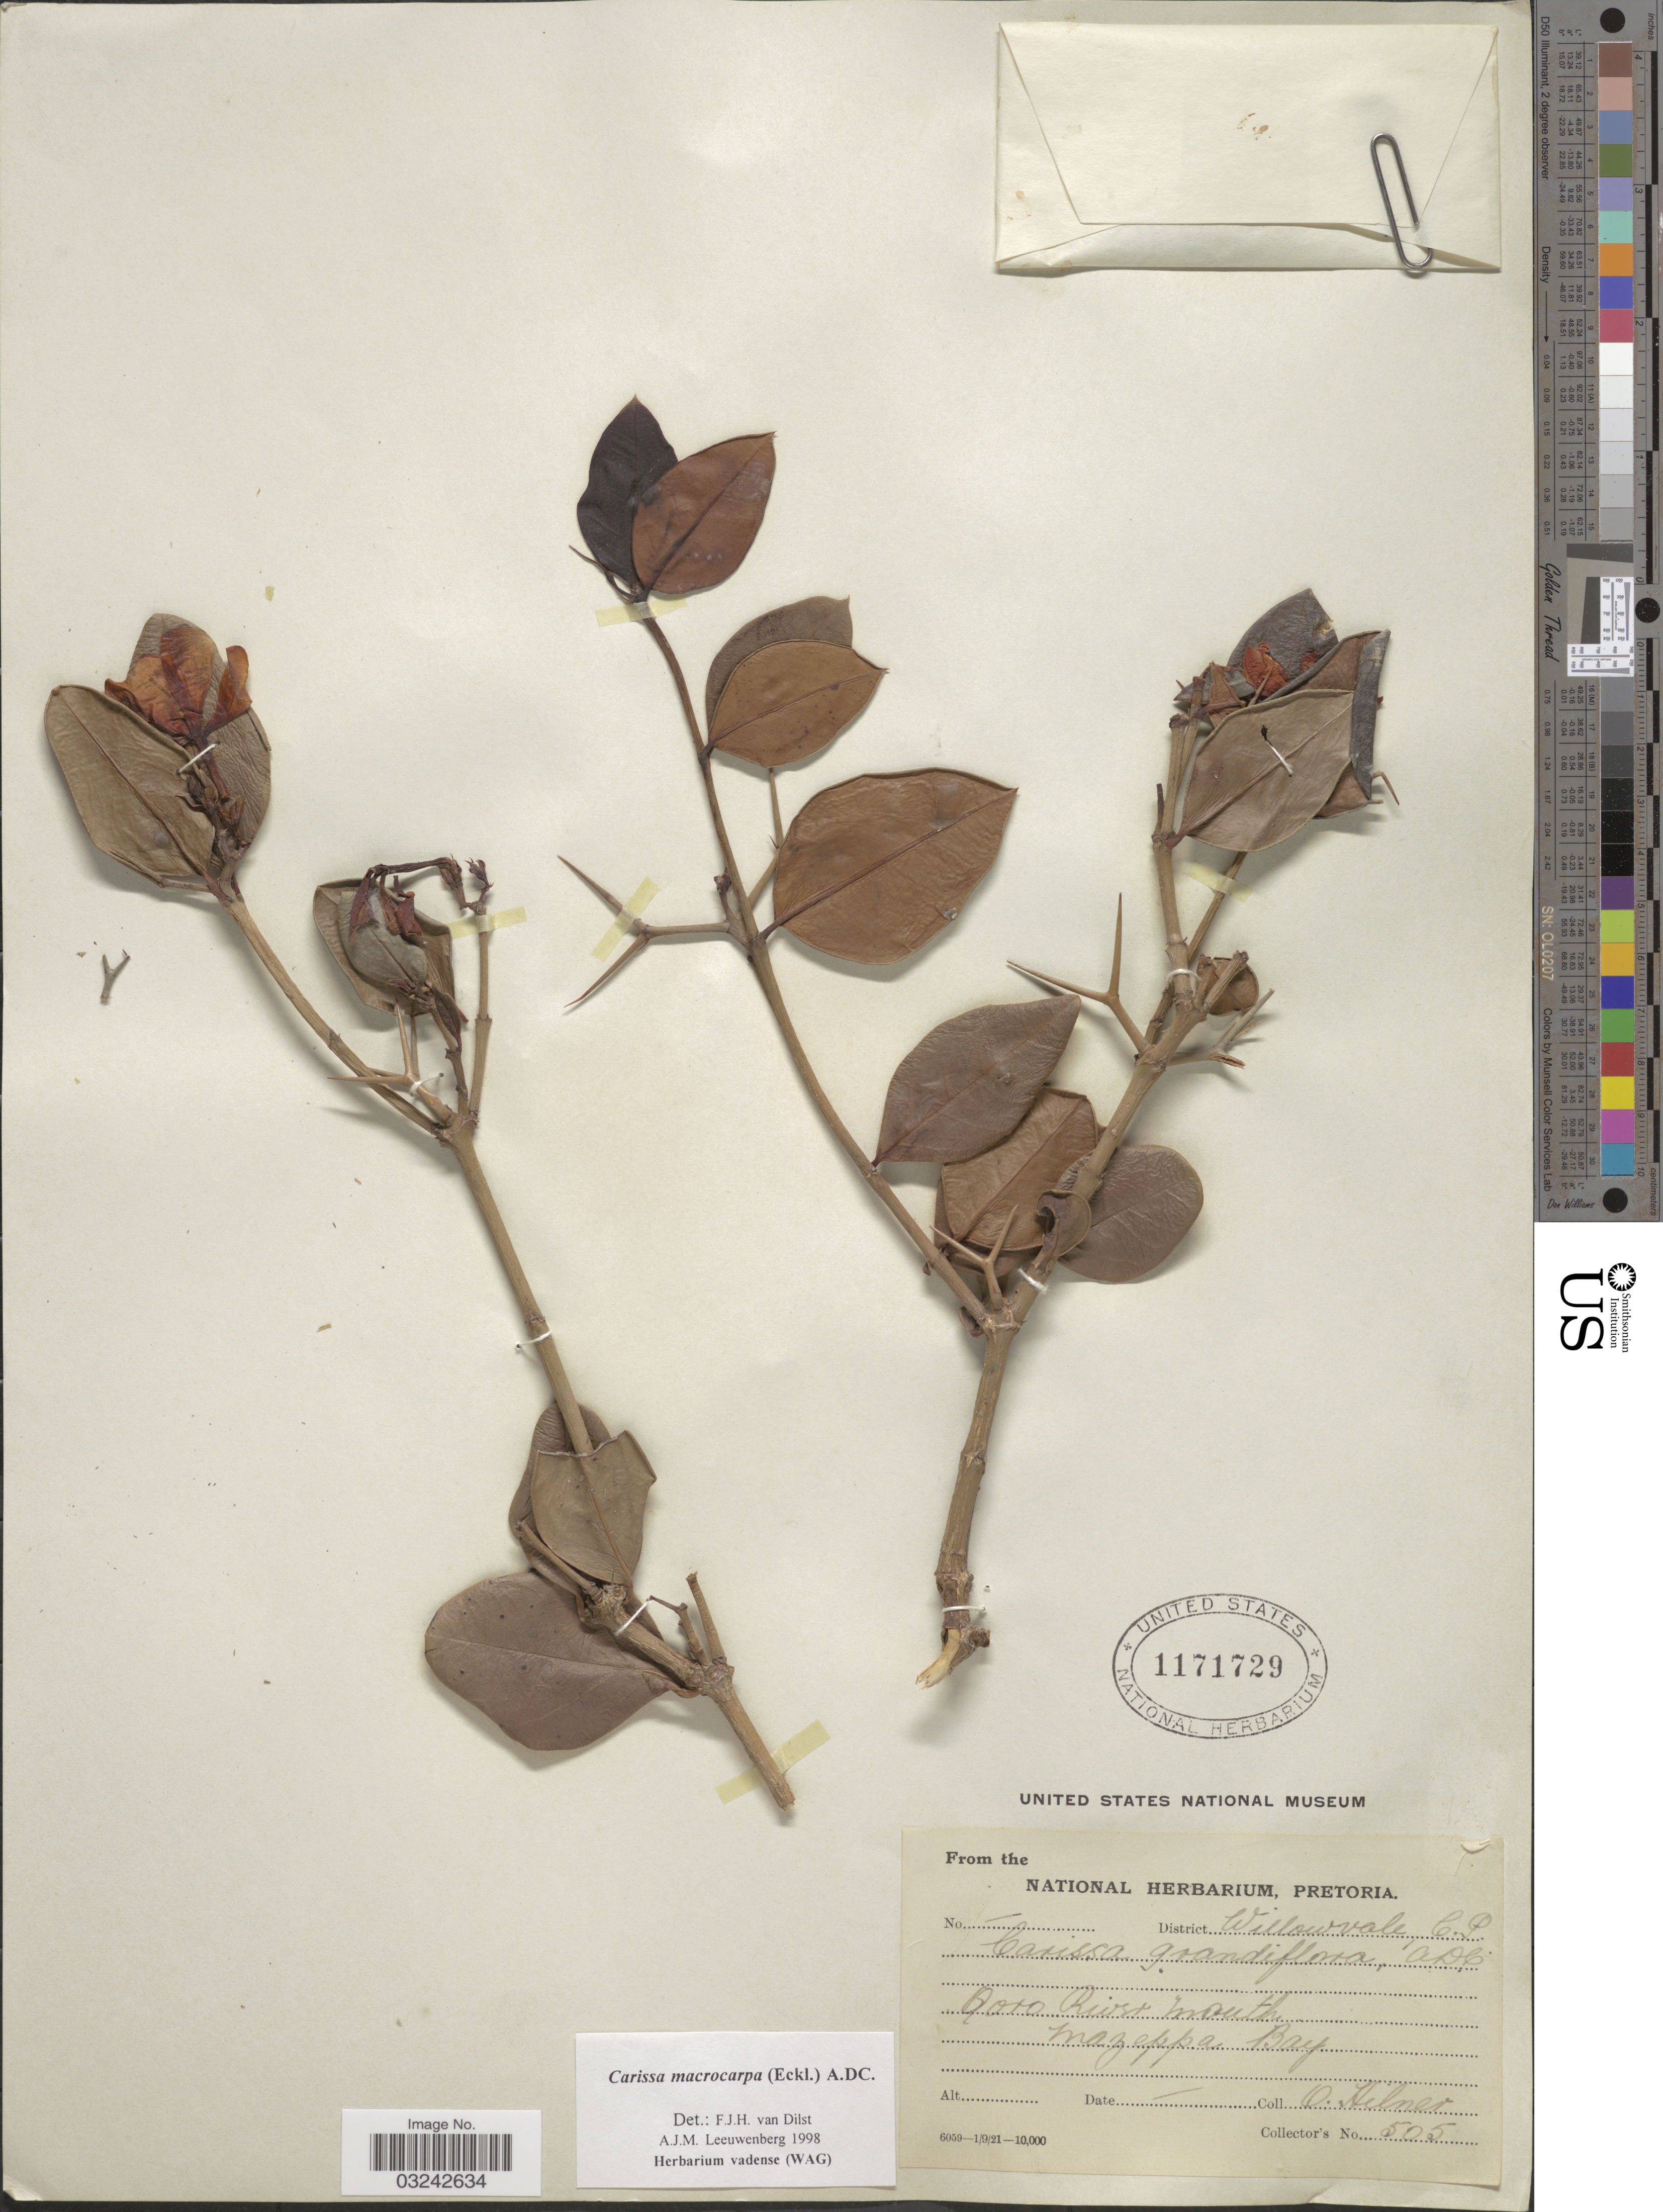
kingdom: Plantae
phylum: Tracheophyta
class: Magnoliopsida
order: Gentianales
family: Apocynaceae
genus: Carissa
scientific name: Carissa macrocarpa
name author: (Eckl.) A. DC.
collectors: O. Hilner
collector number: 505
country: South Africa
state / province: Eastern Cape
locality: District Willowvale, C.P. Qoro River mouth Mazeppa Bay.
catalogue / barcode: US 1171729